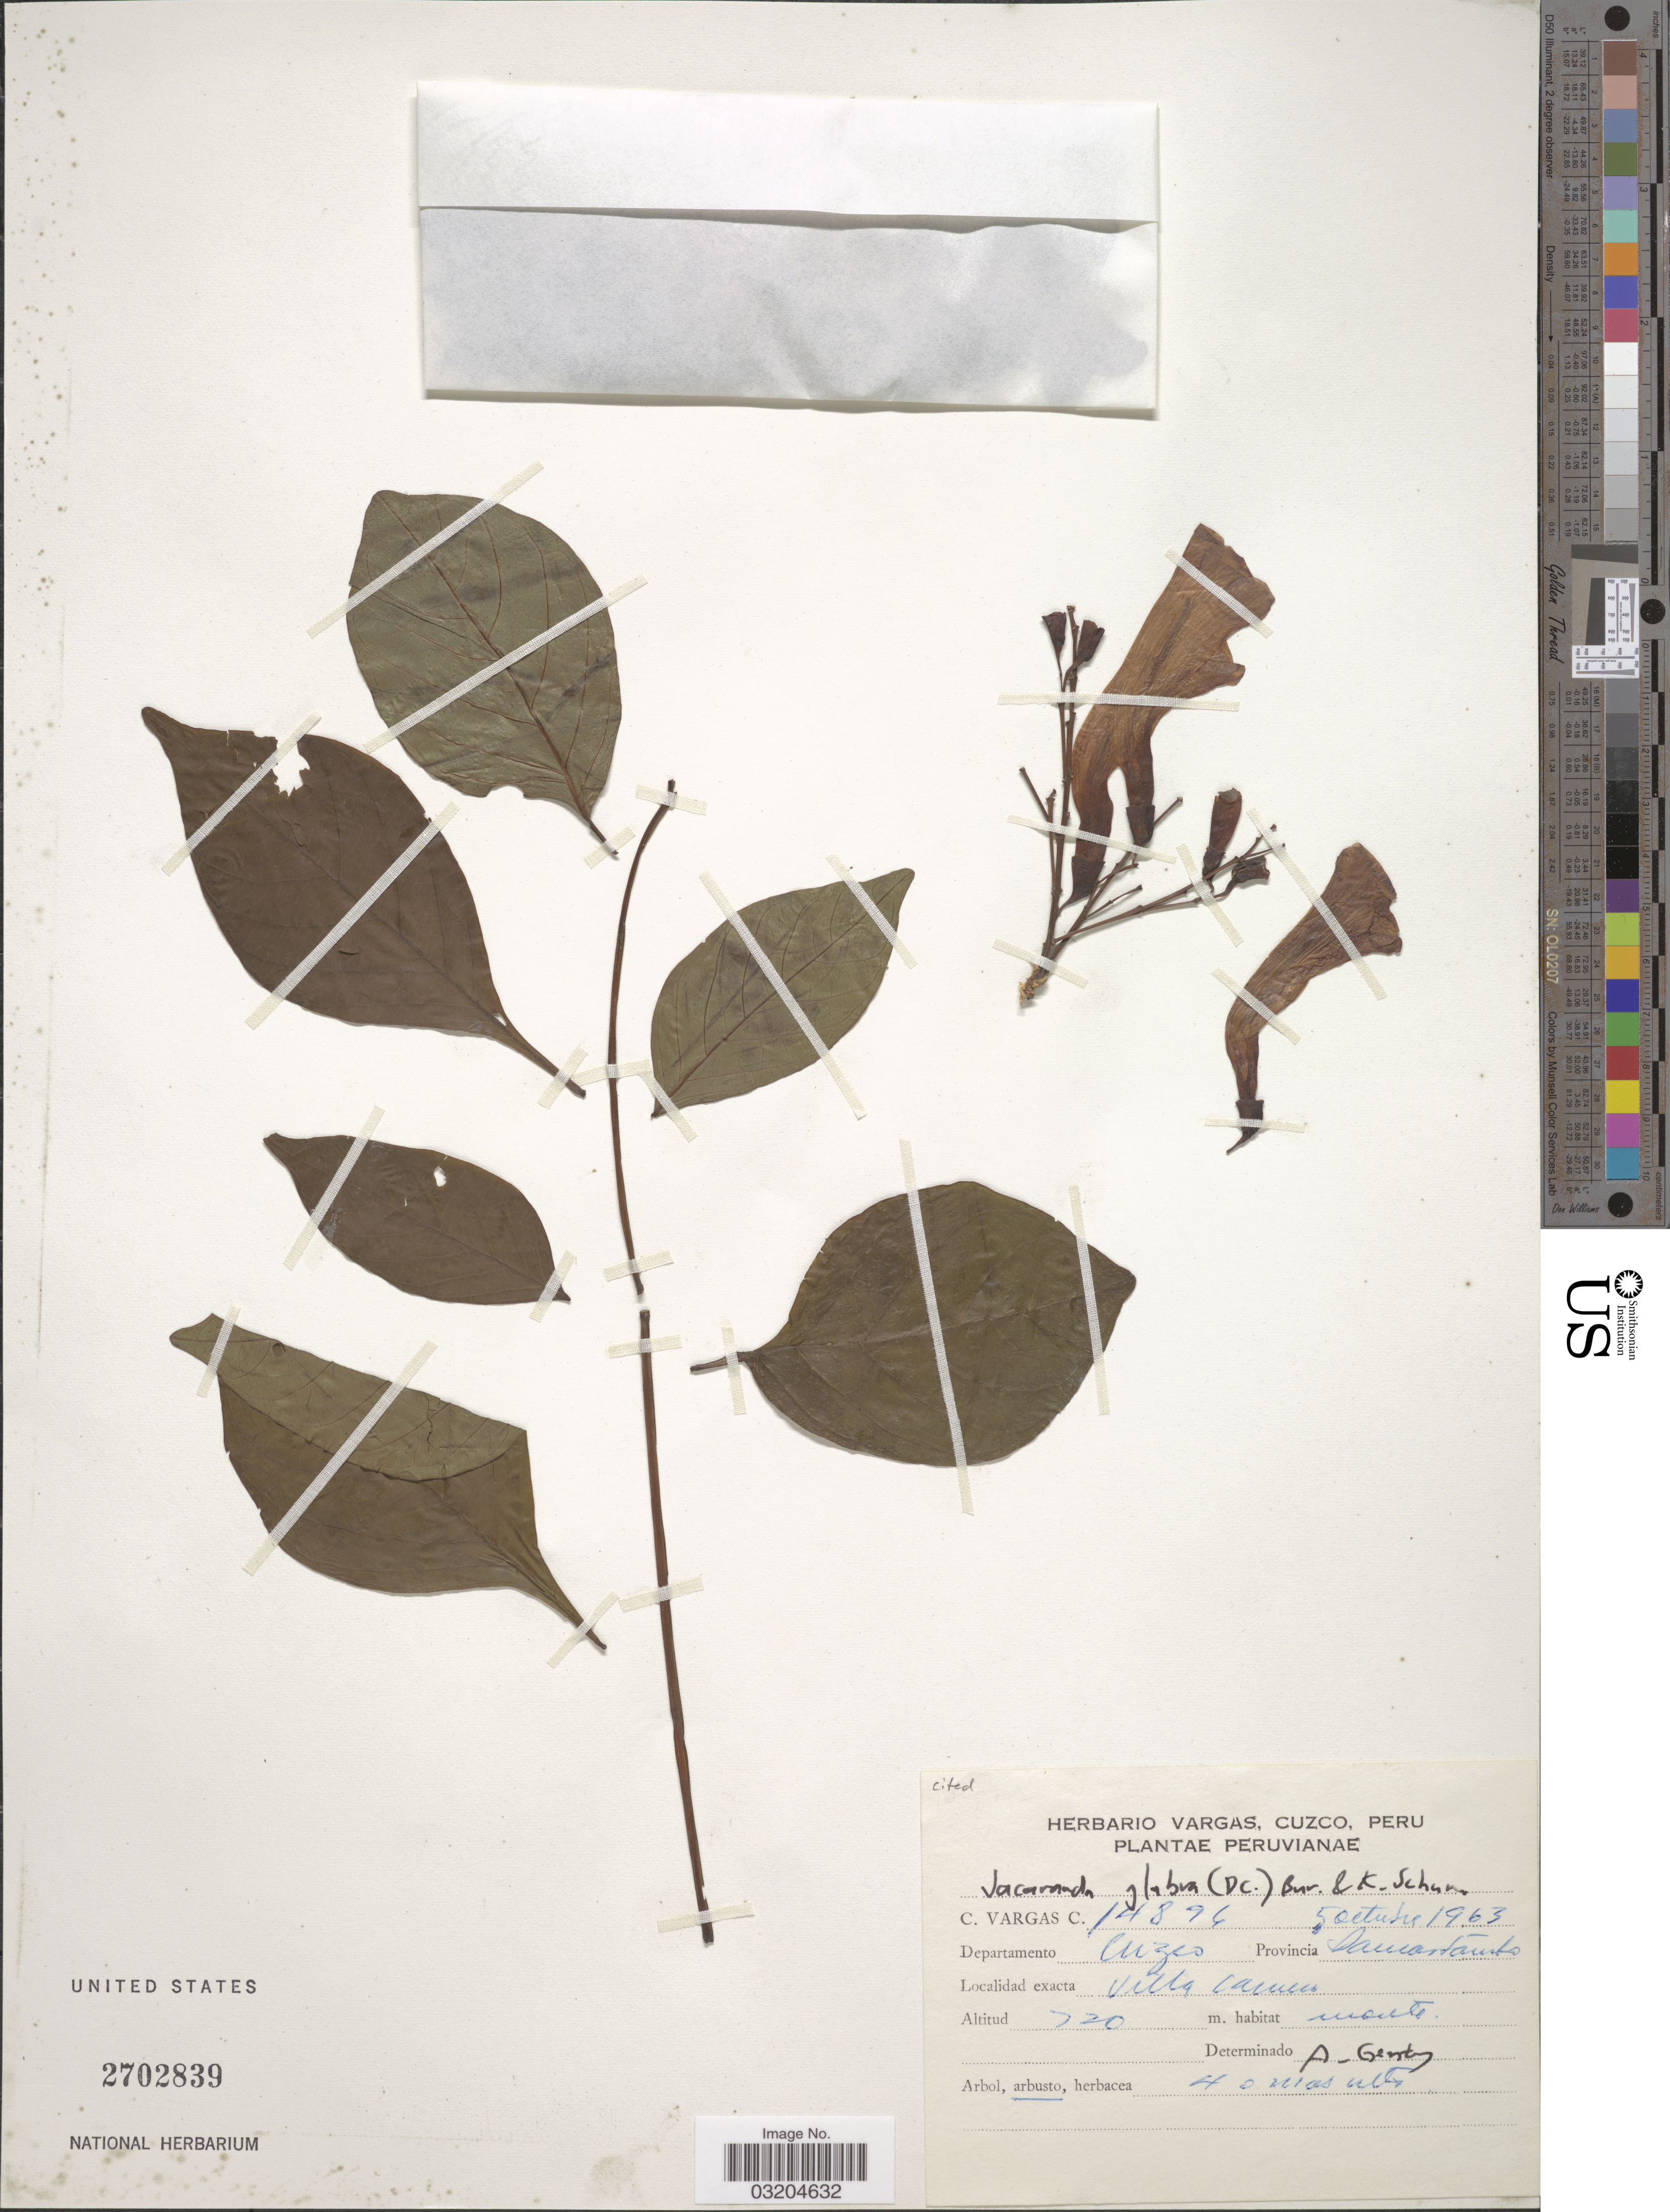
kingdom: Plantae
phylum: Tracheophyta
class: Magnoliopsida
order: Lamiales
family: Bignoniaceae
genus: Jacaranda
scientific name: Jacaranda glabra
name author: (DC.) Bureau & K. Schum.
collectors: C. Vargas Calderón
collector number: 14894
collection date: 1963-10-05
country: Peru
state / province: Cusco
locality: Departamento Cuzco. Provincia Paucartambo. Villa Carmen.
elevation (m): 720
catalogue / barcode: US 2702839